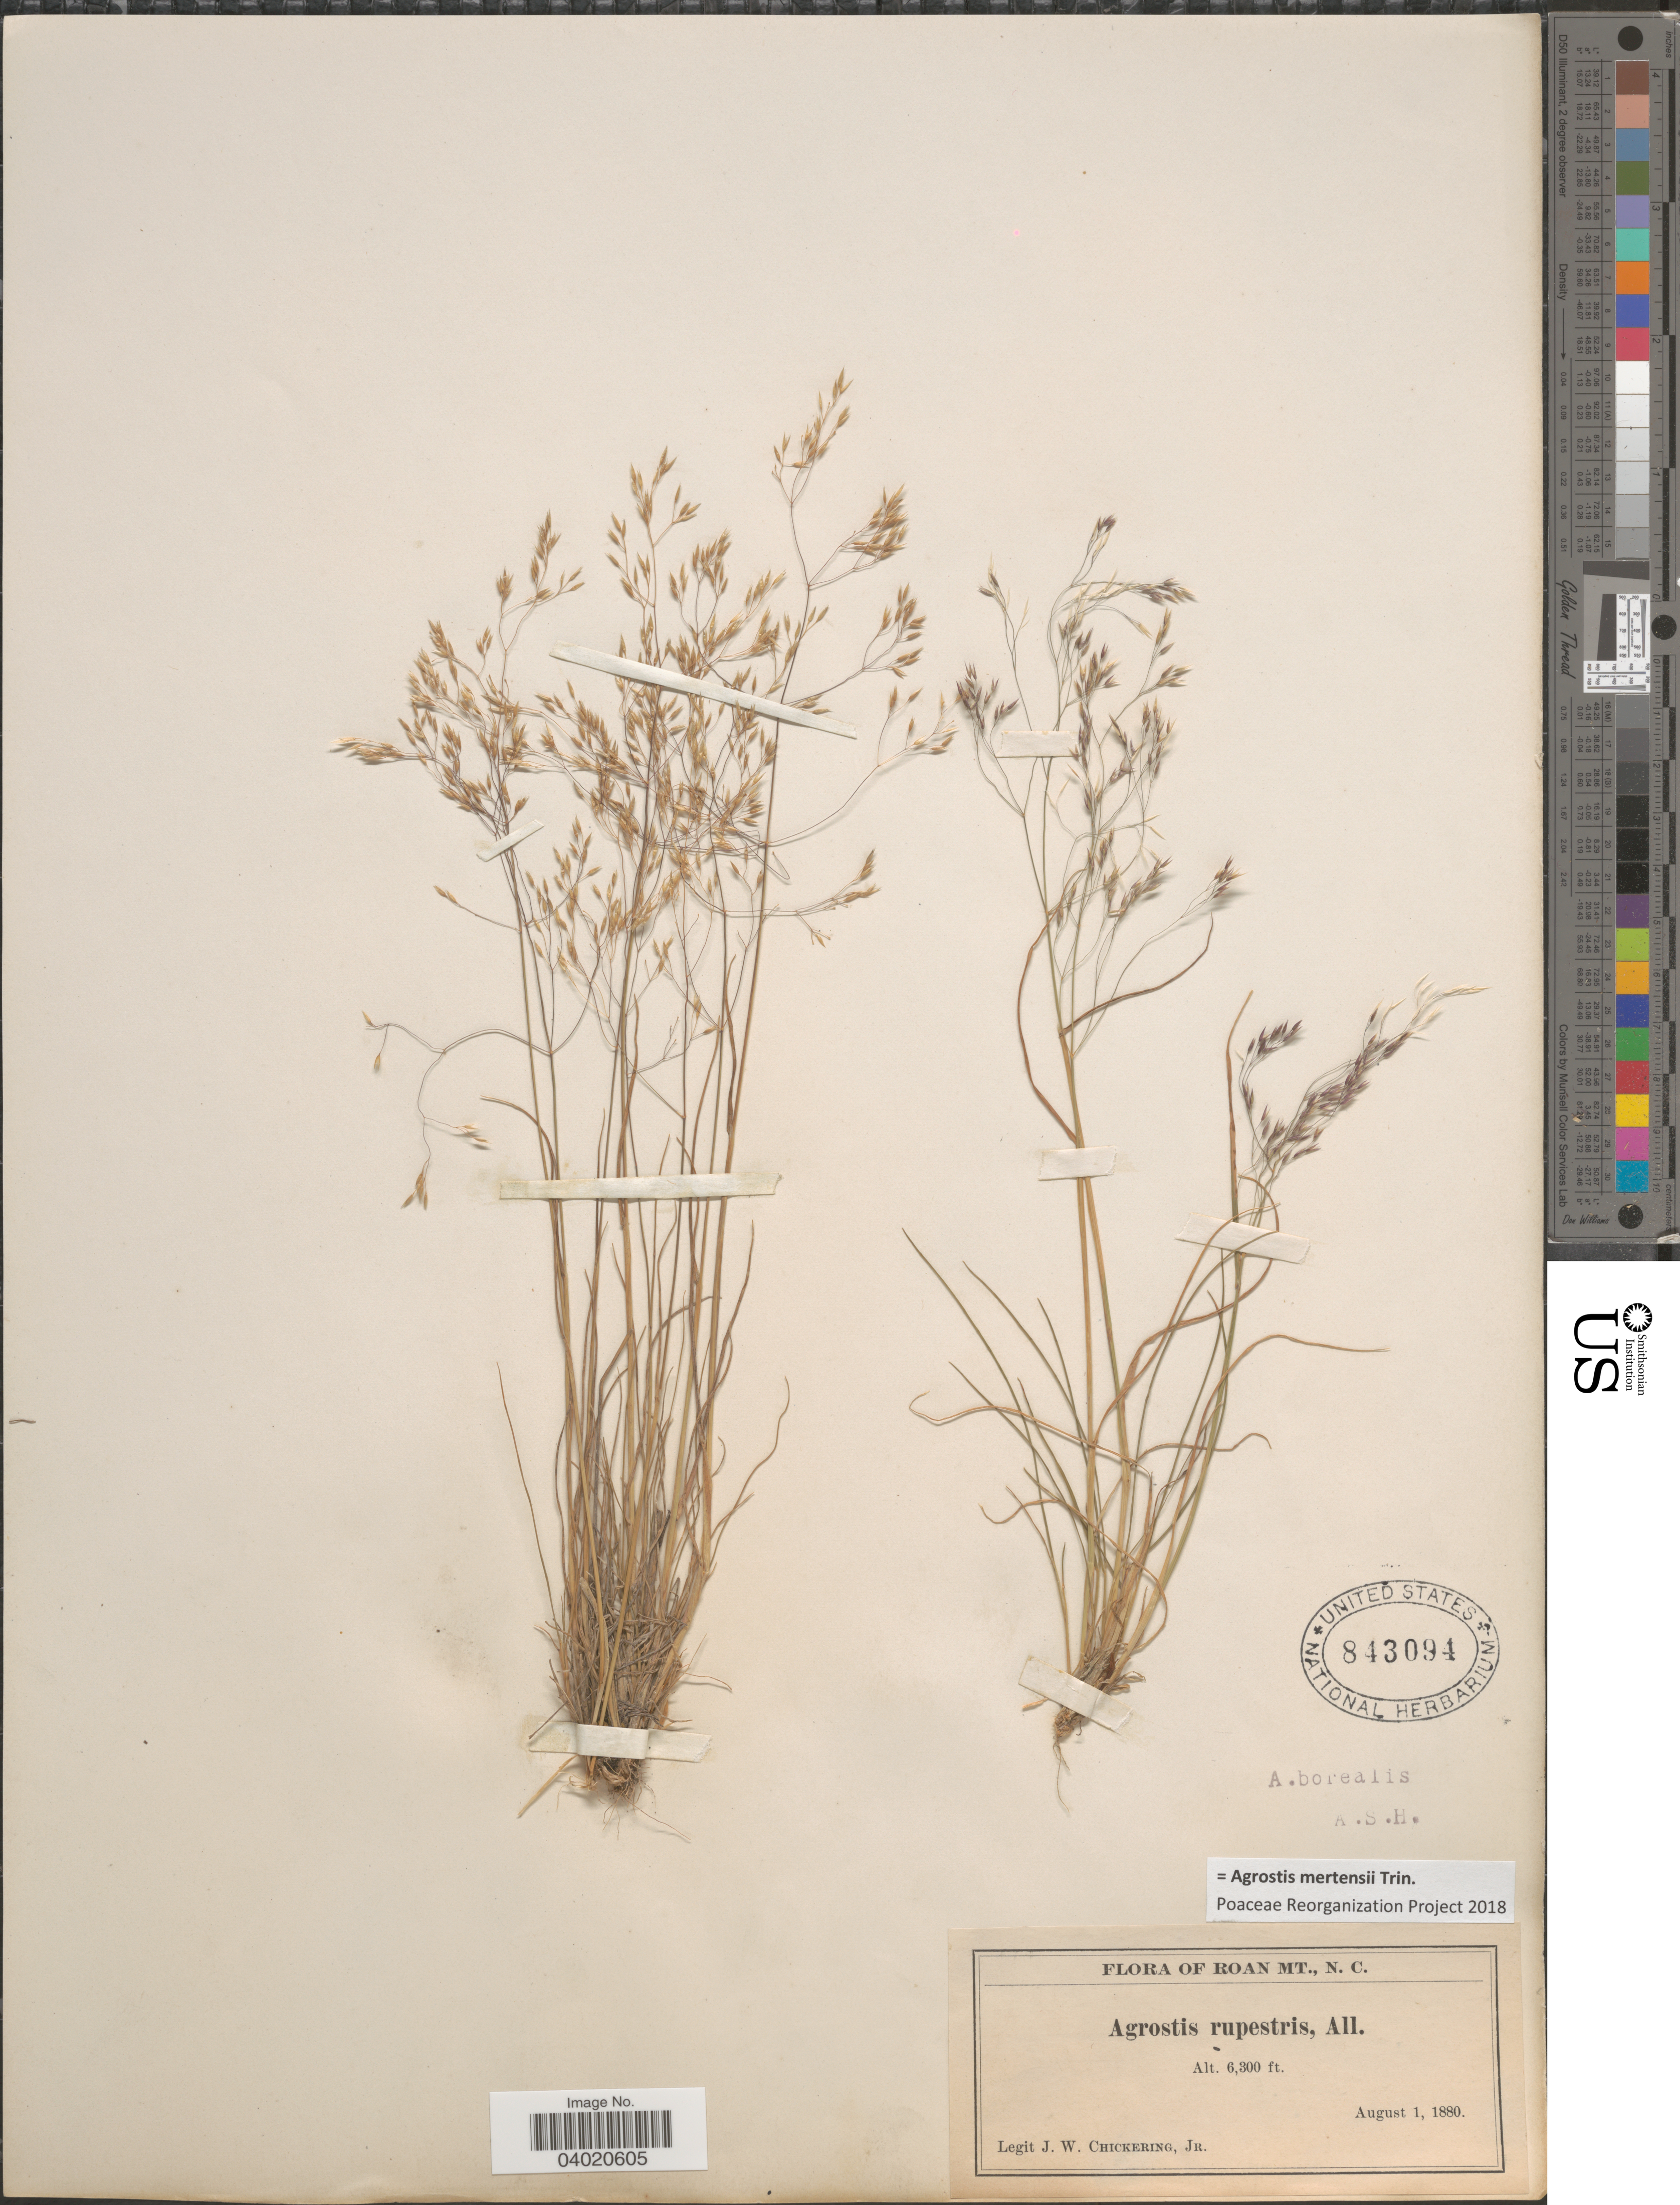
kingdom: Plantae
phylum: Tracheophyta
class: Liliopsida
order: Poales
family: Poaceae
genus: Agrostis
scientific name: Agrostis mertensii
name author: Trin.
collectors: J. W. Chickering Jr.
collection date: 1880-08-01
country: United States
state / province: North Carolina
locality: Roan Mt.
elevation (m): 1920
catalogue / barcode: US 843094